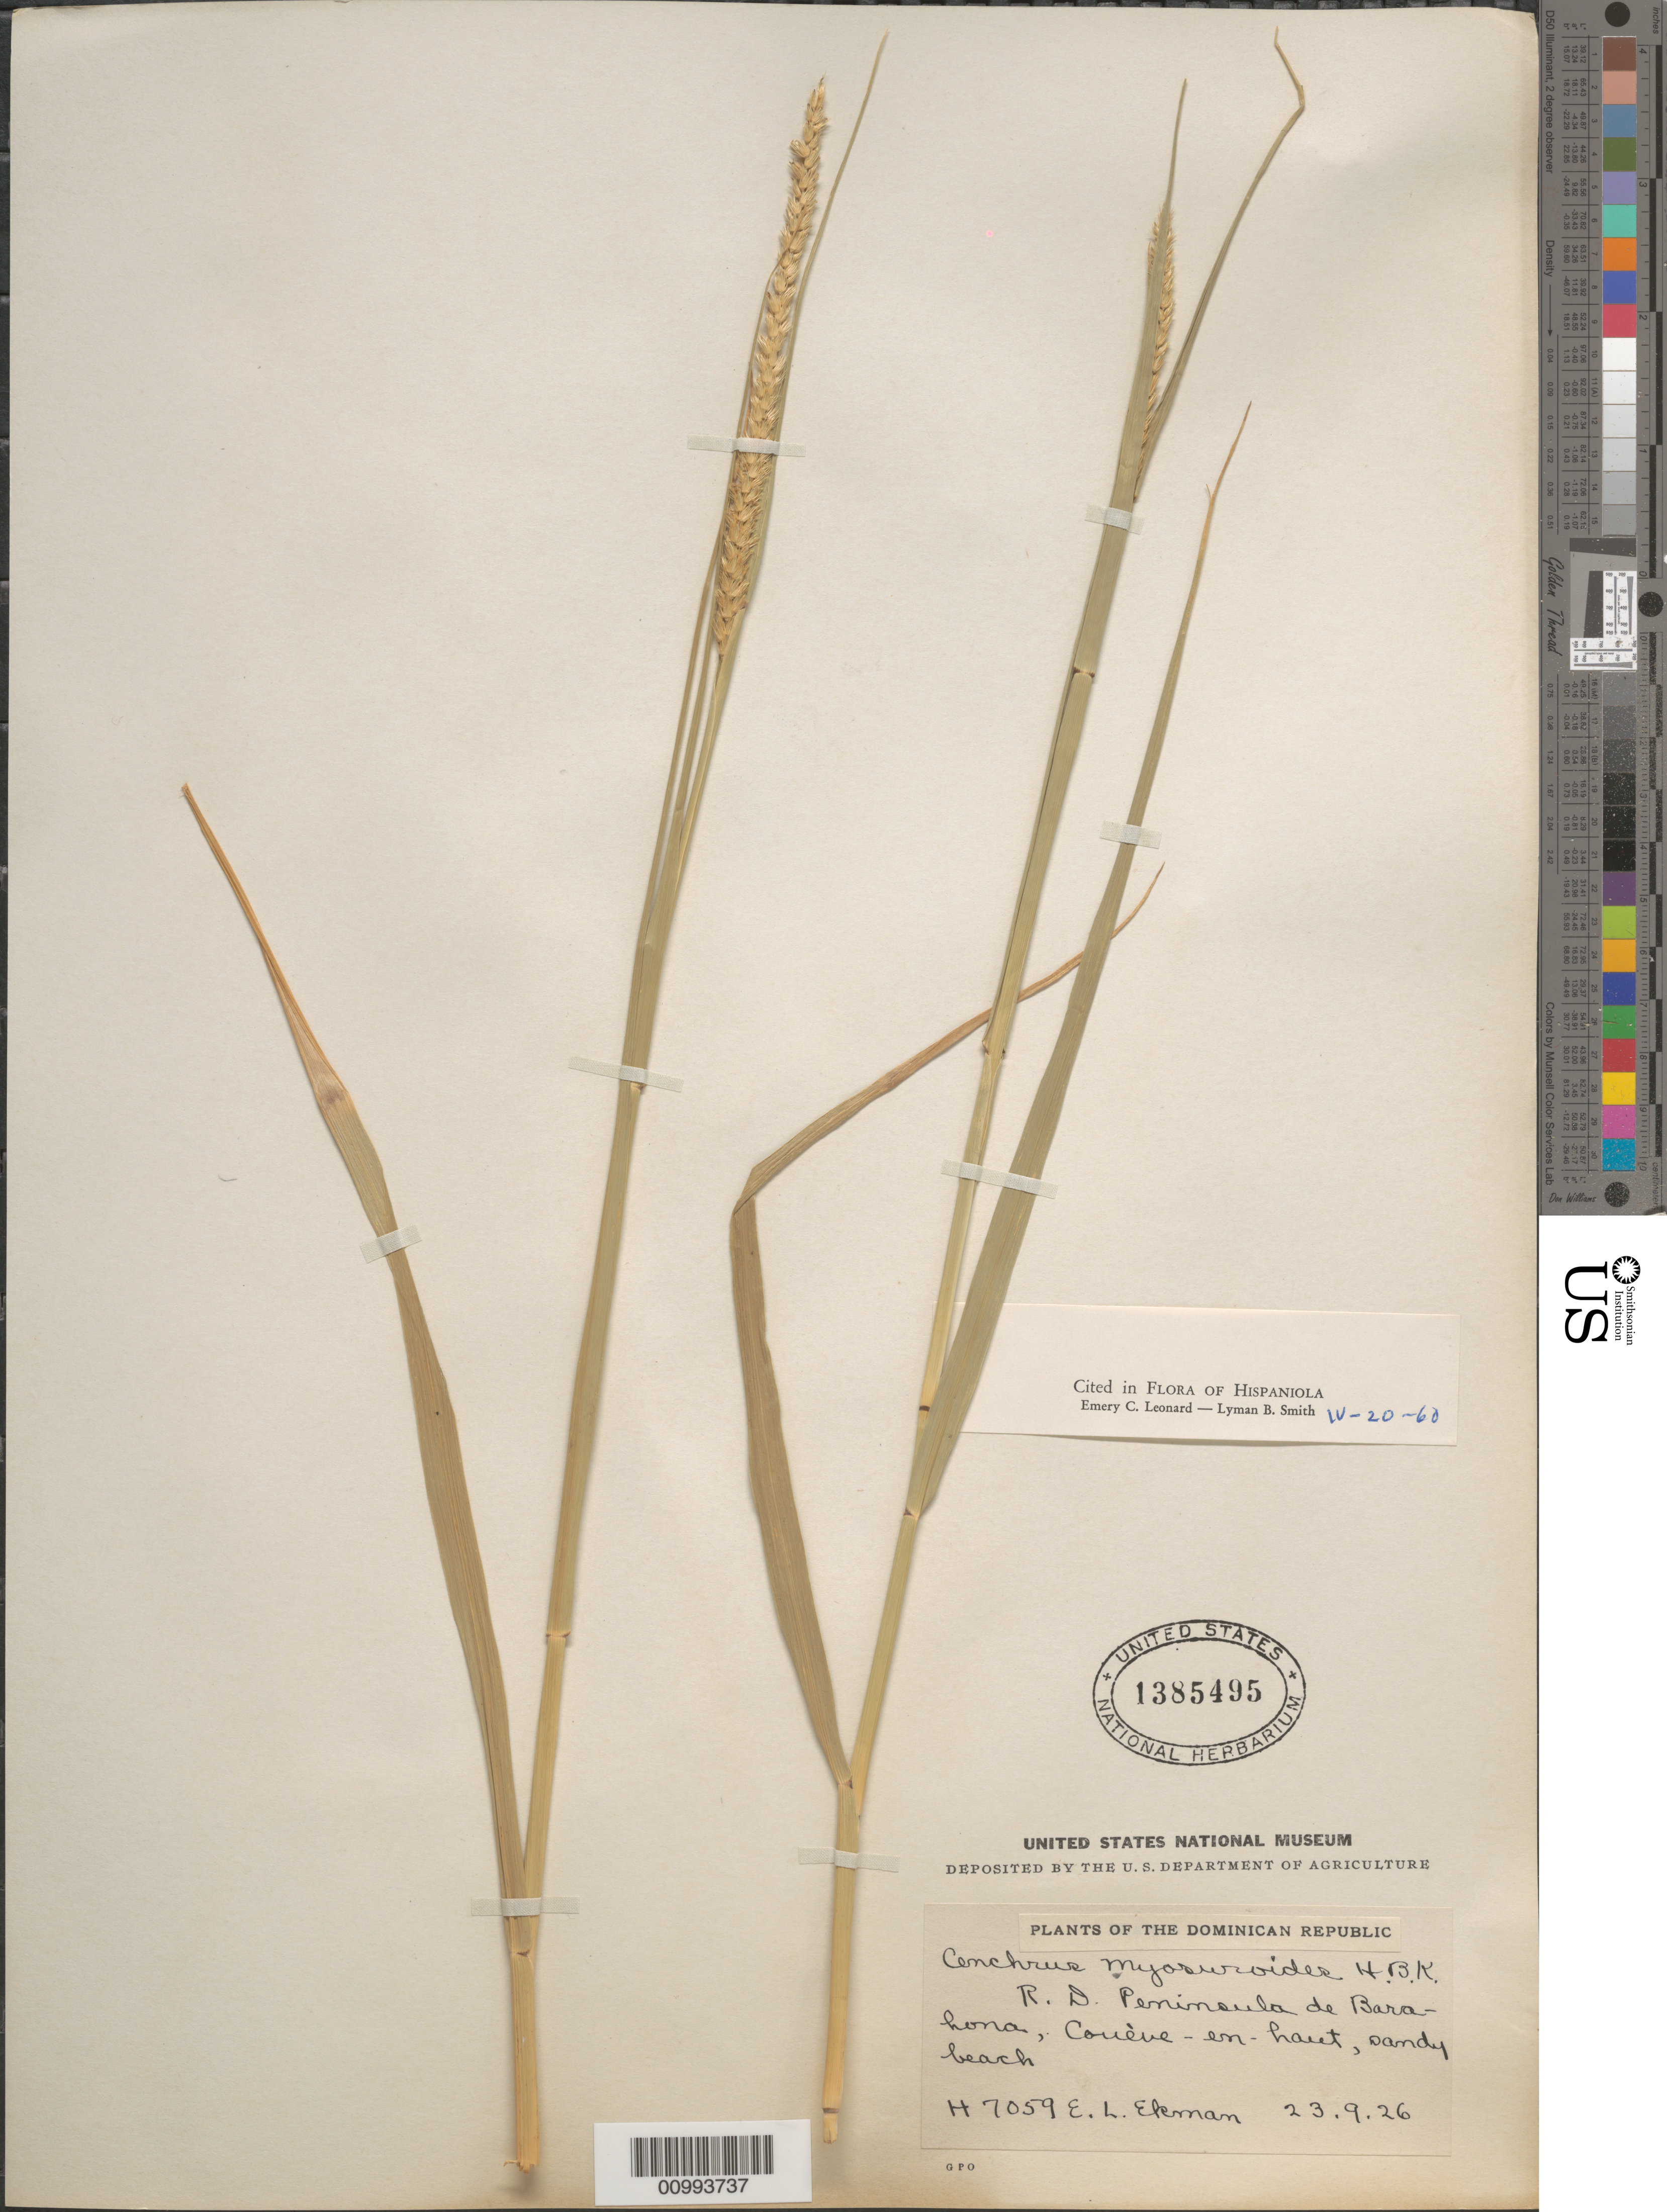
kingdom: Plantae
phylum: Tracheophyta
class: Liliopsida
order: Poales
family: Poaceae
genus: Cenchrus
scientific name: Cenchrus myosuroides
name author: Kunth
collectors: E. L. Ekman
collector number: H 7059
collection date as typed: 23 Sep 1926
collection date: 1926-09-23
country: Dominican Republic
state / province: Barahona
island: Hispaniola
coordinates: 0 N, 0 E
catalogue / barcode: US 1385495